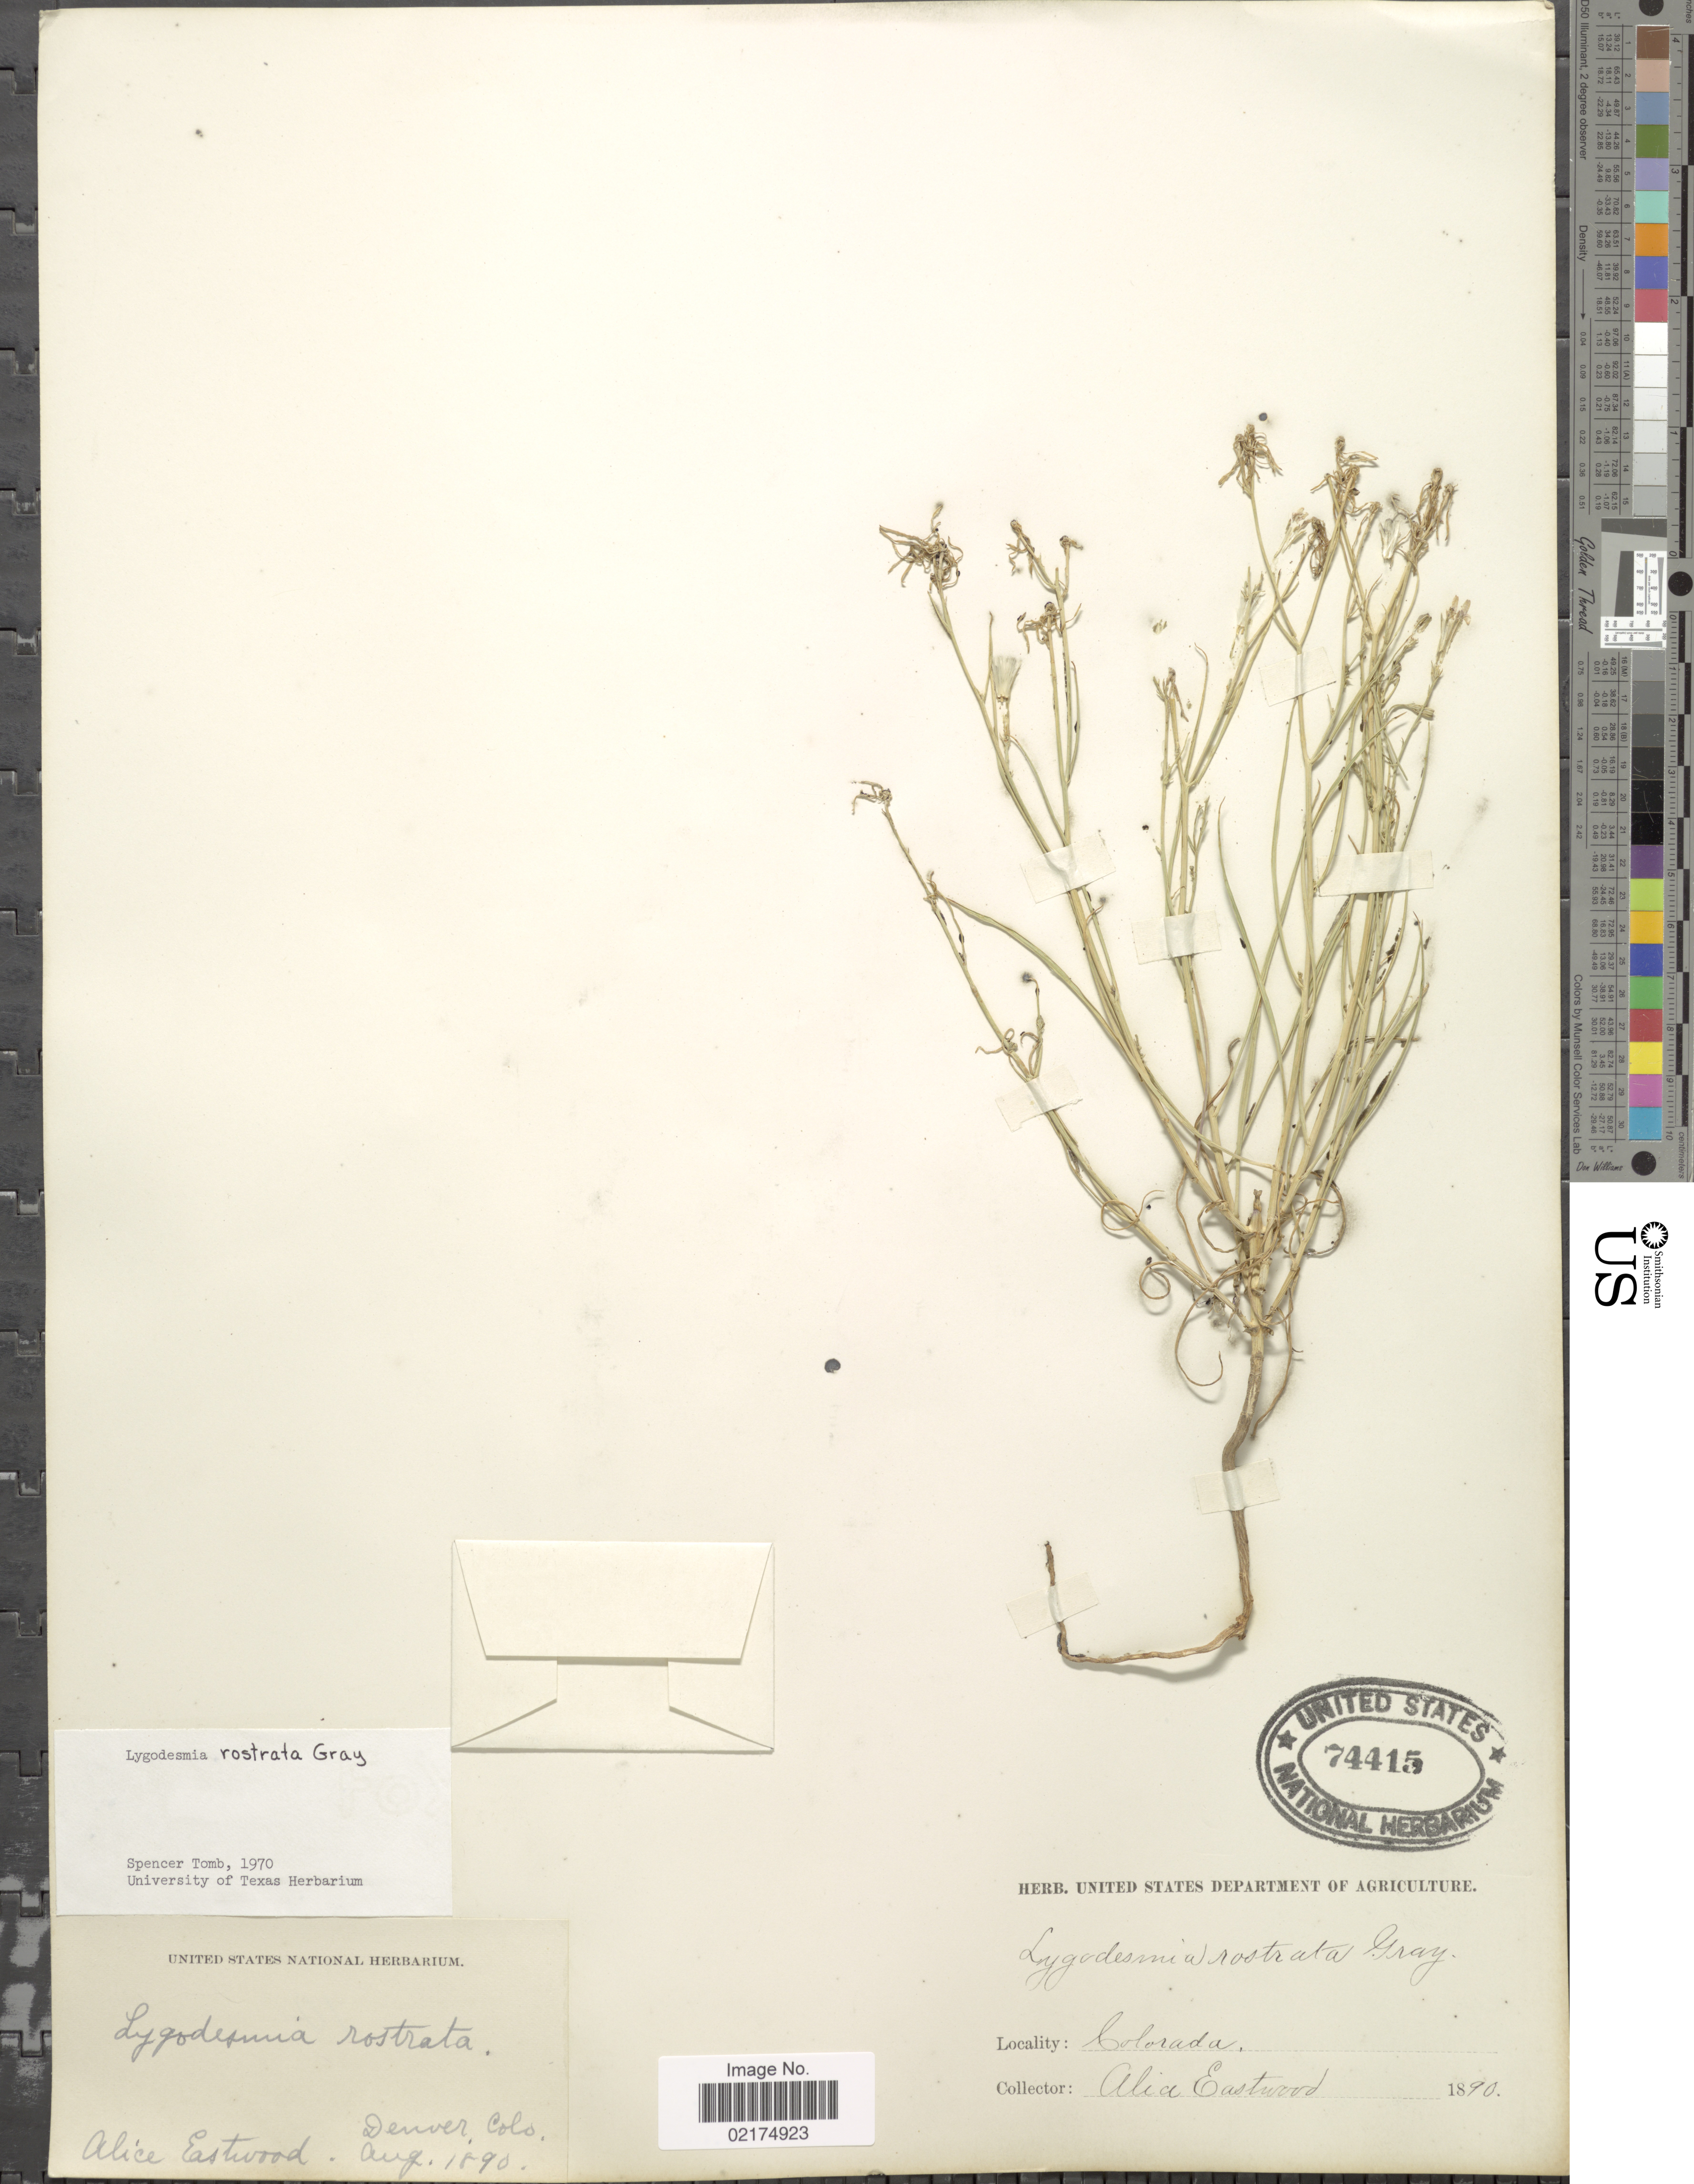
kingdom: Plantae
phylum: Tracheophyta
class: Magnoliopsida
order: Asterales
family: Asteraceae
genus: Shinnersoseris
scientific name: Shinnersoseris rostrata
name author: (A. Gray) Tomb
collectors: A. Eastwood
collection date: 1890-08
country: United States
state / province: Colorado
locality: Denver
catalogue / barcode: US 74415